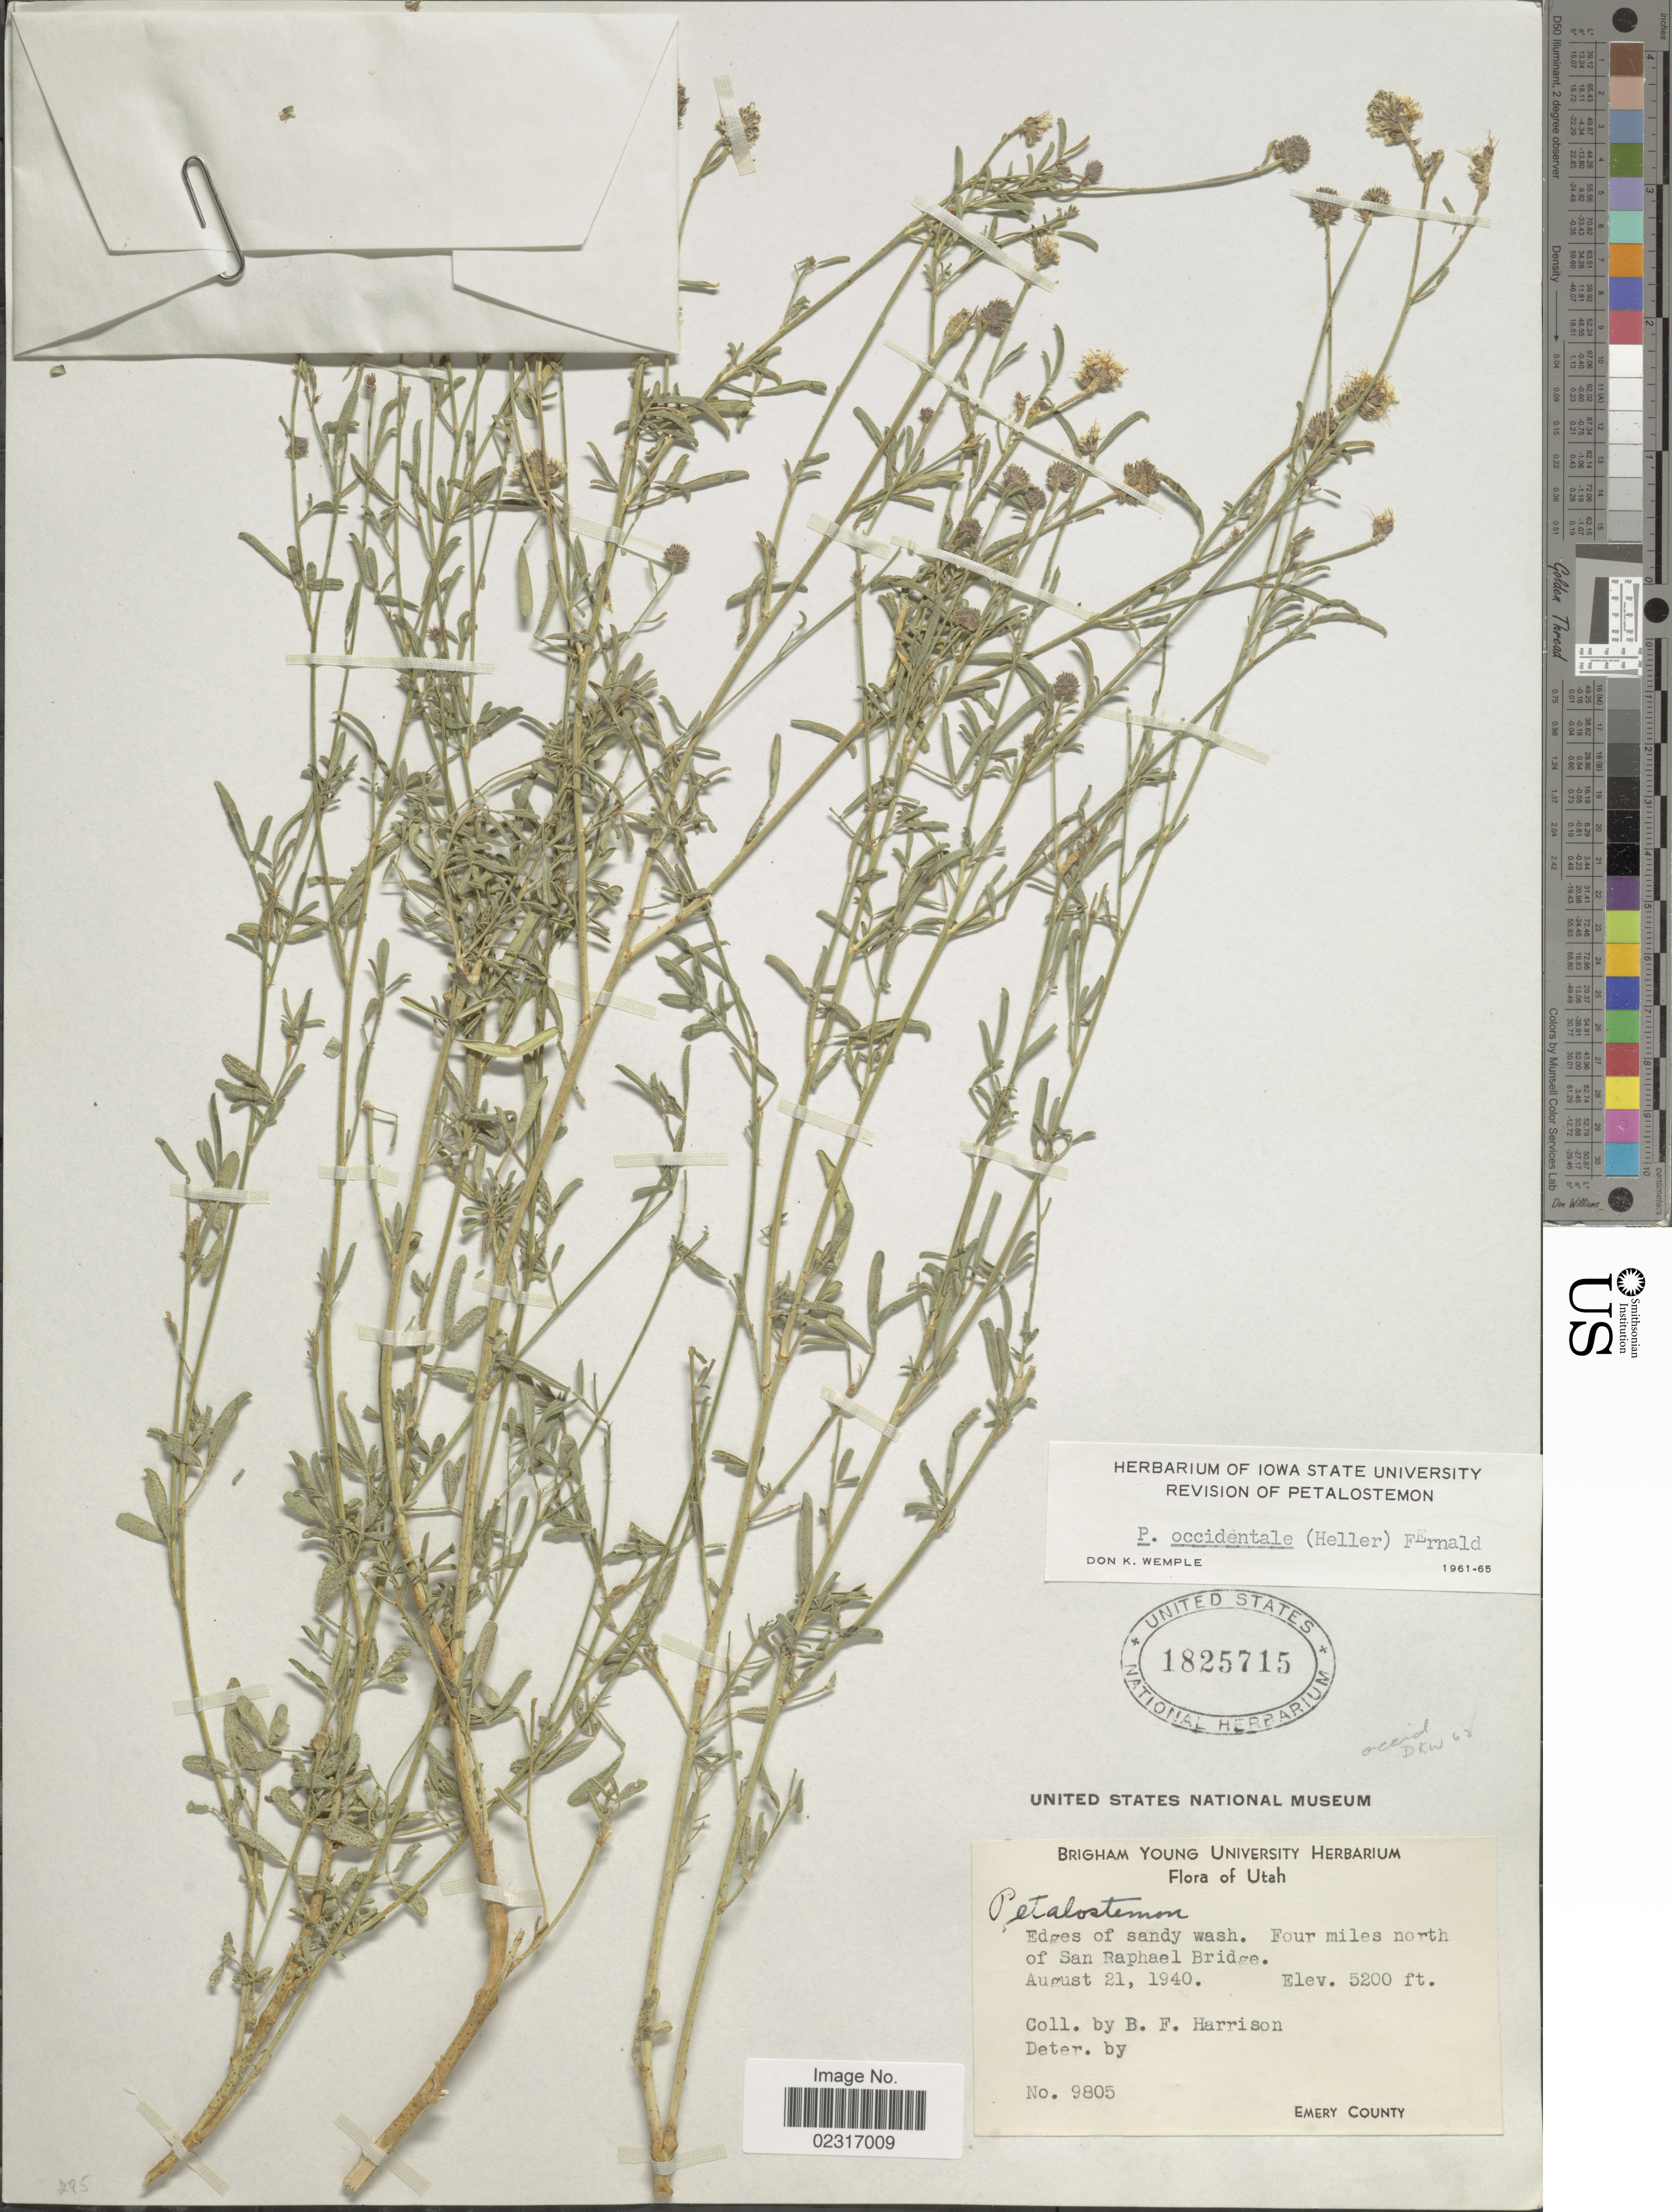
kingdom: Plantae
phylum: Tracheophyta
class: Magnoliopsida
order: Fabales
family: Fabaceae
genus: Dalea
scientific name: Dalea candida var. oligophylla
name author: (Torr) Shinners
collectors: B. F. Harrison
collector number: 9805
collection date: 1940-08-21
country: United States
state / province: Utah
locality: Four miles north of San Raphael Bridge. Emery County.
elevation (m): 1585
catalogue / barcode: US 1825715